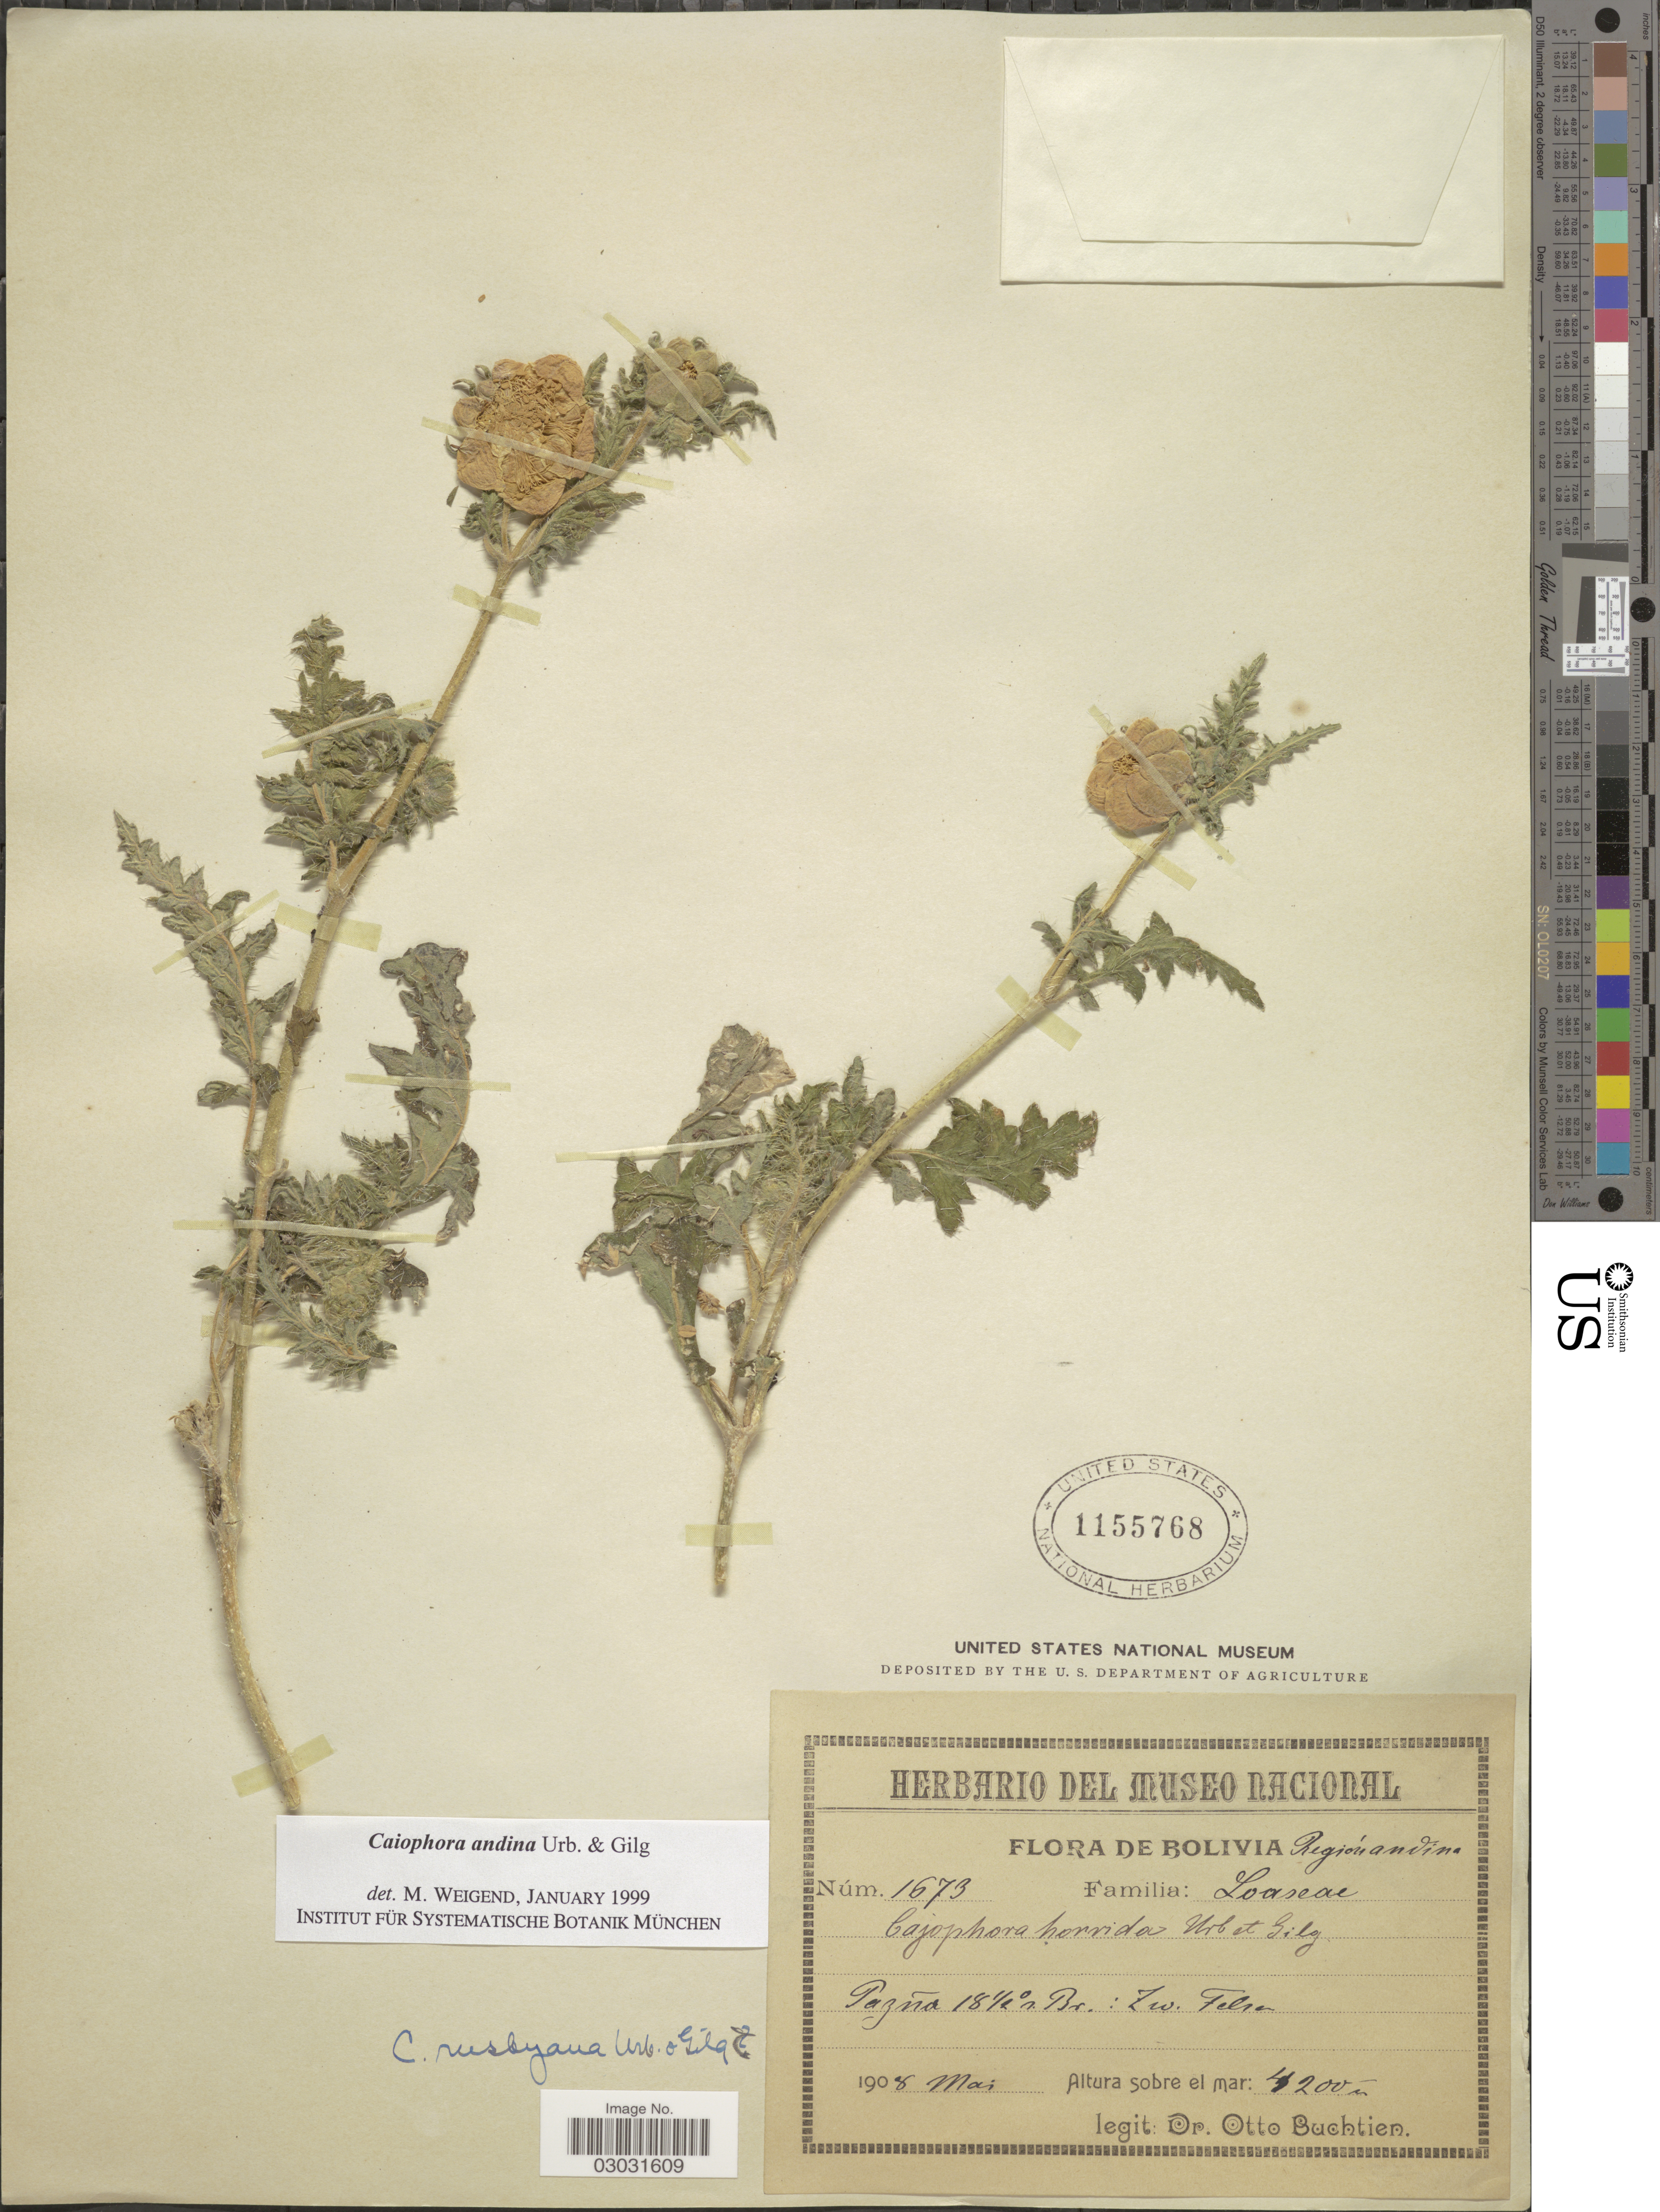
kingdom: Plantae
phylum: Tracheophyta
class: Magnoliopsida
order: Cornales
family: Loasaceae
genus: Caiophora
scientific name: Caiophora andina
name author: Urb. & Gilg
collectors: O. Buchtien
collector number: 1673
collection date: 1908-05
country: Bolivia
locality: Región andina. Pazña 18½° s. Br.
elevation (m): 4200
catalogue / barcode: US 1155768